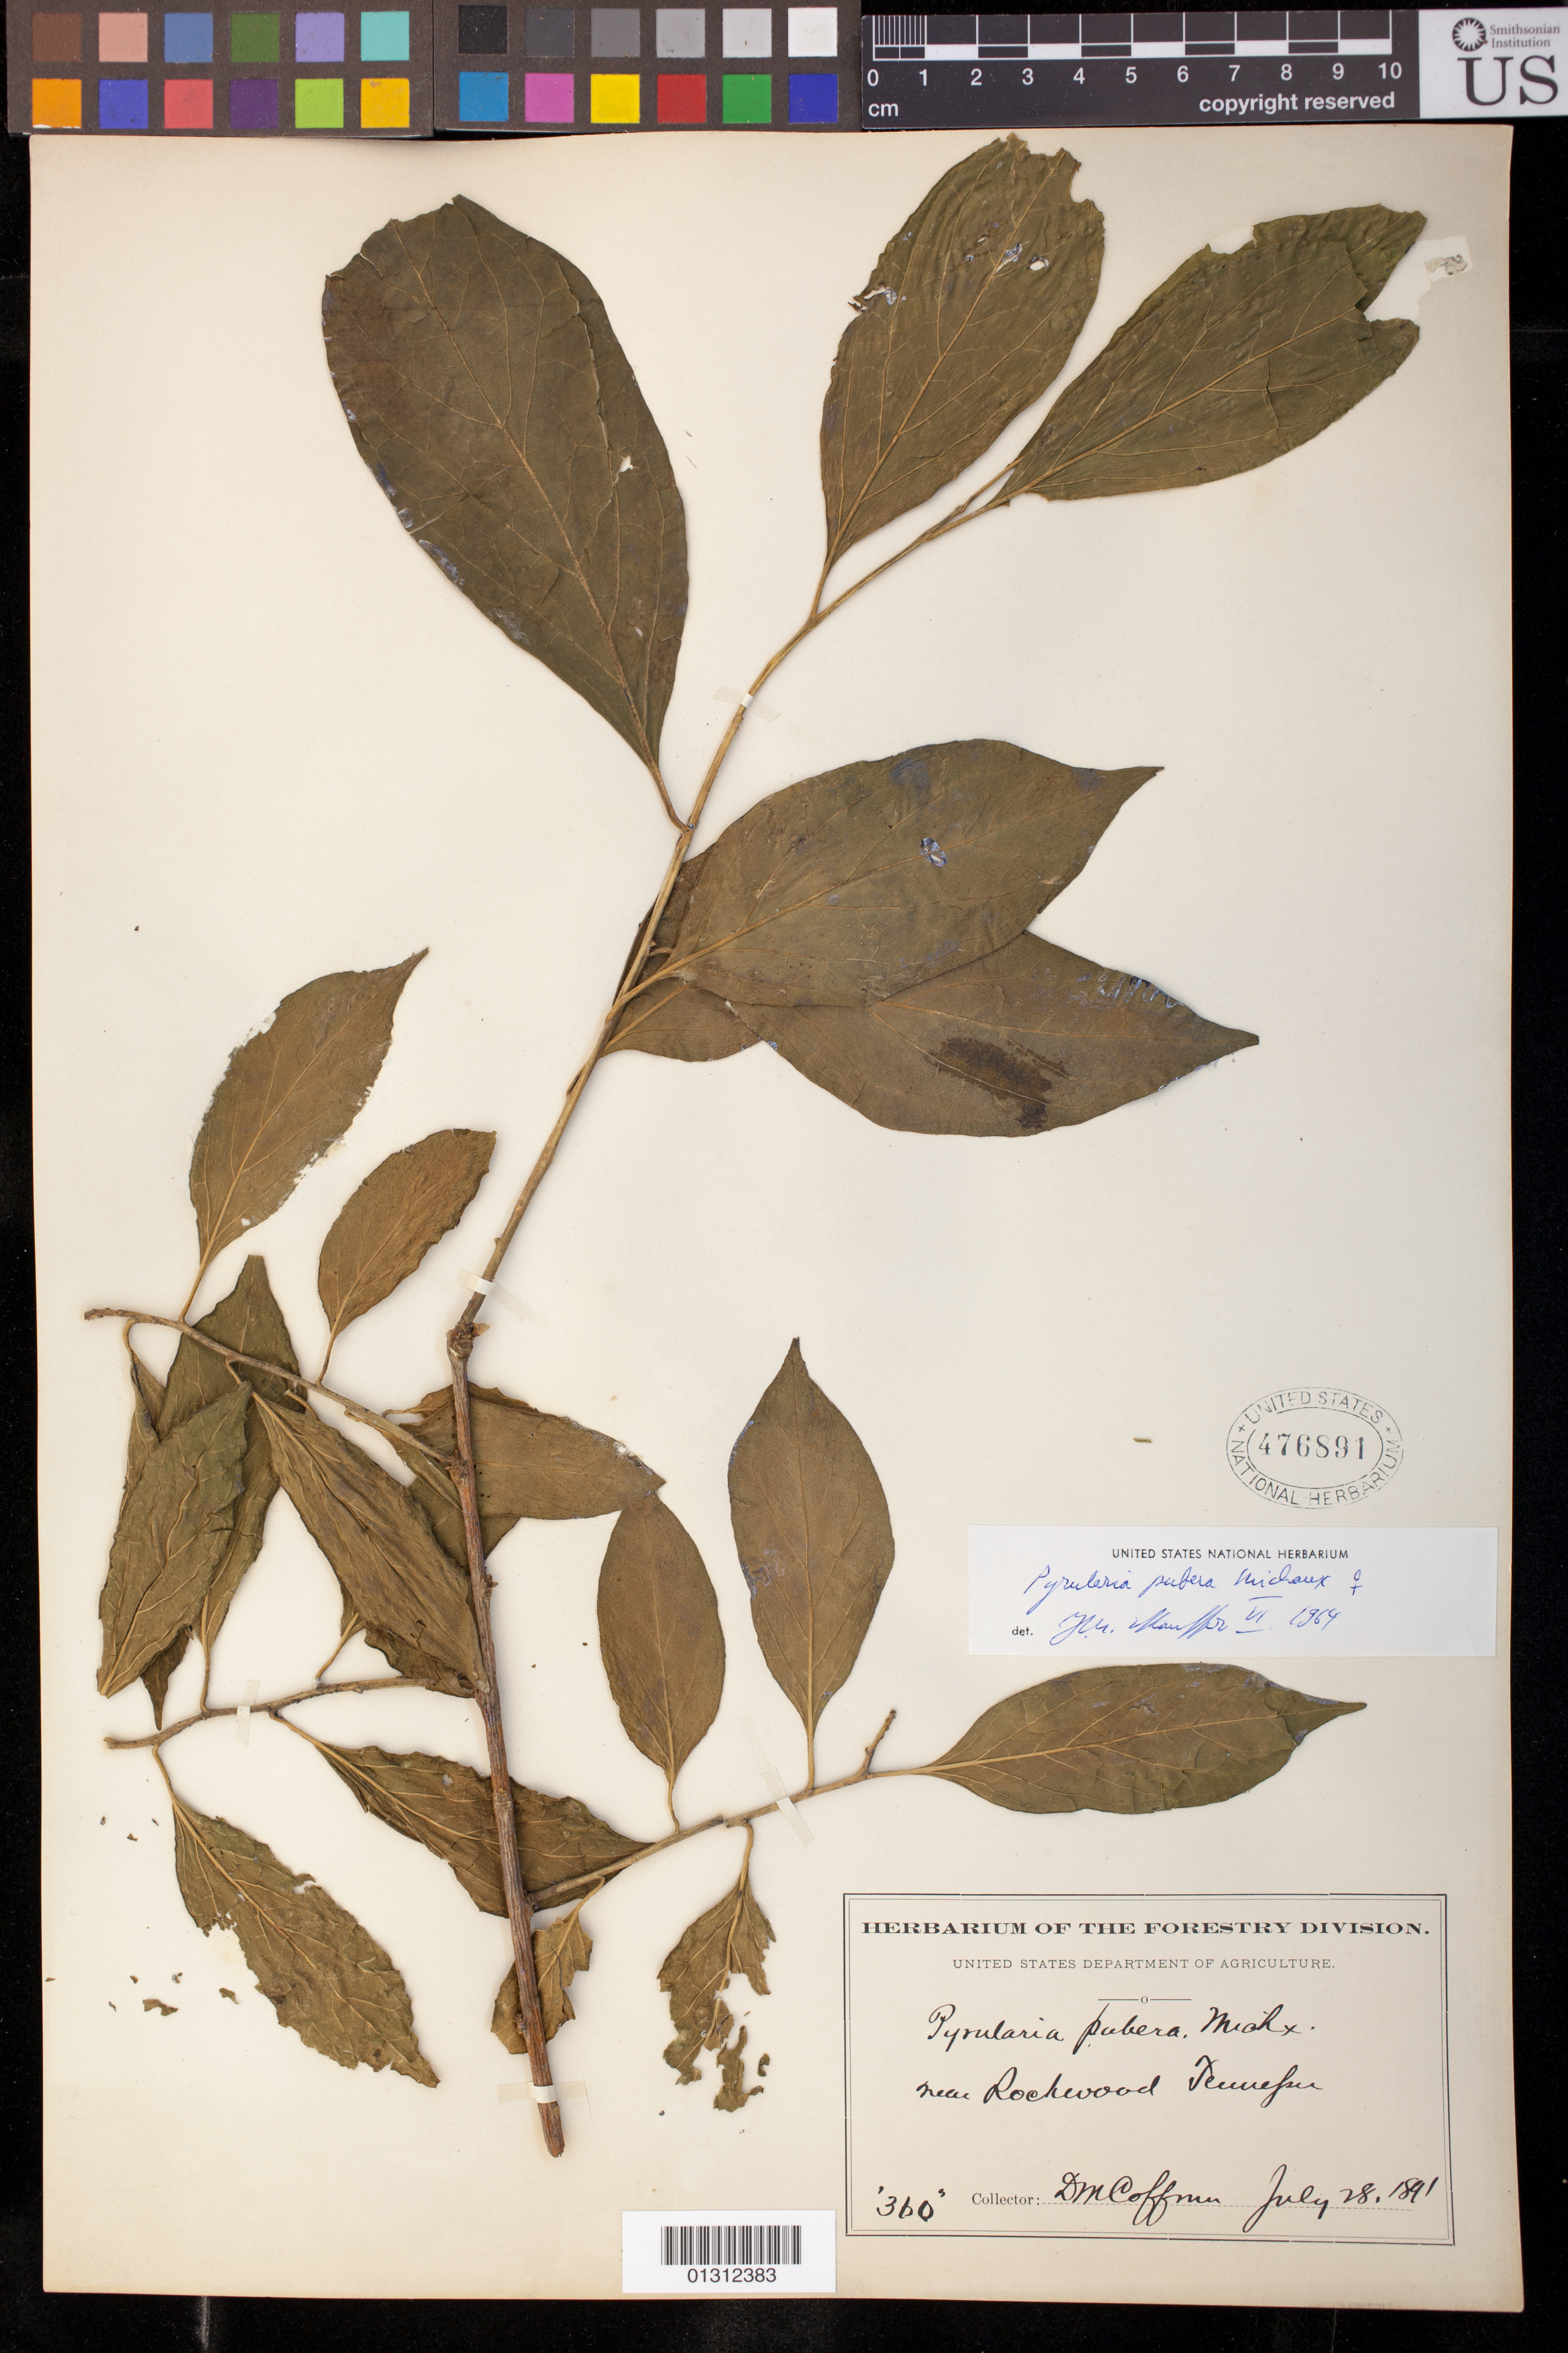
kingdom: Plantae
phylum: Tracheophyta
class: Magnoliopsida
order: Santalales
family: Cervantesiaceae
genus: Pyrularia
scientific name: Pyrularia pubera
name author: Michx.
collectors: D. M. Coffman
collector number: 360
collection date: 1891-07-28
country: United States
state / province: Tennessee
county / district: Roane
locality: Near Rockwood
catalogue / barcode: US 476891